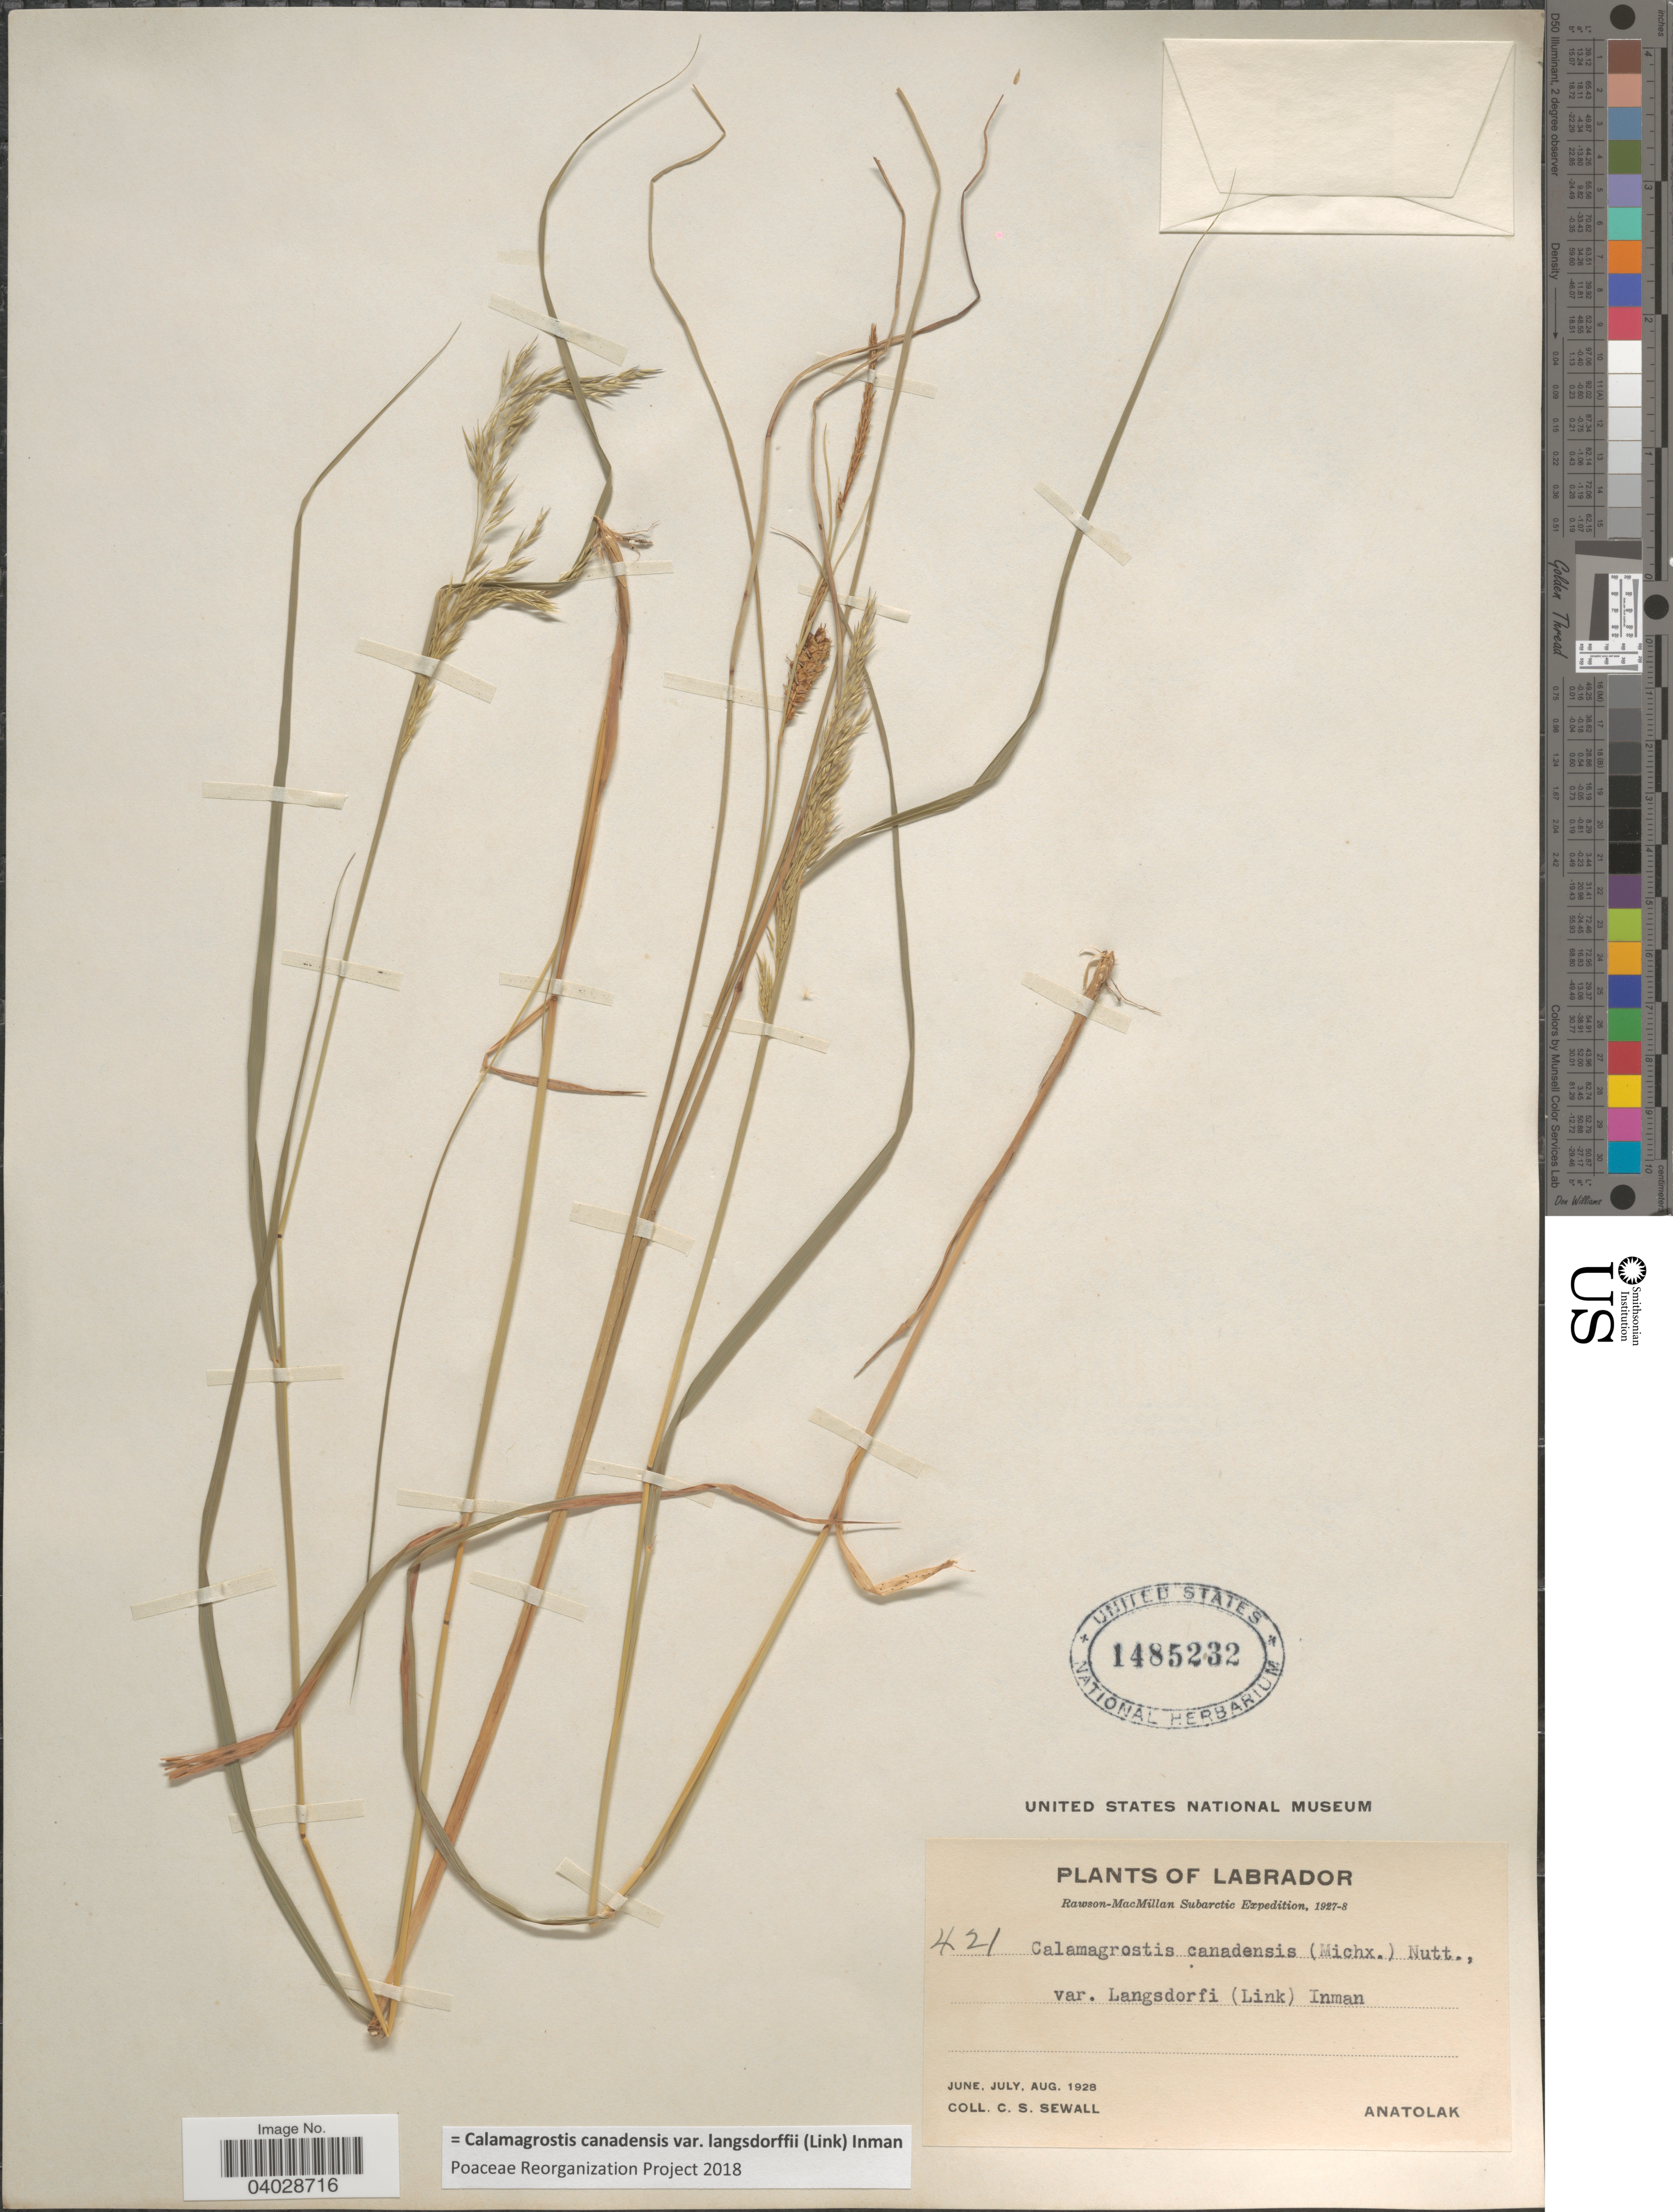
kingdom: Plantae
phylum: Tracheophyta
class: Liliopsida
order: Poales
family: Poaceae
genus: Calamagrostis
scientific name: Calamagrostis canadensis var. langsdorffii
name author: (Link) Inman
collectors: C. Sewall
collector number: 421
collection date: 1928-06/1928-08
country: Canada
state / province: Newfoundland and Labrador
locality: Labrador. Anatolak.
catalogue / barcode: US 1485232